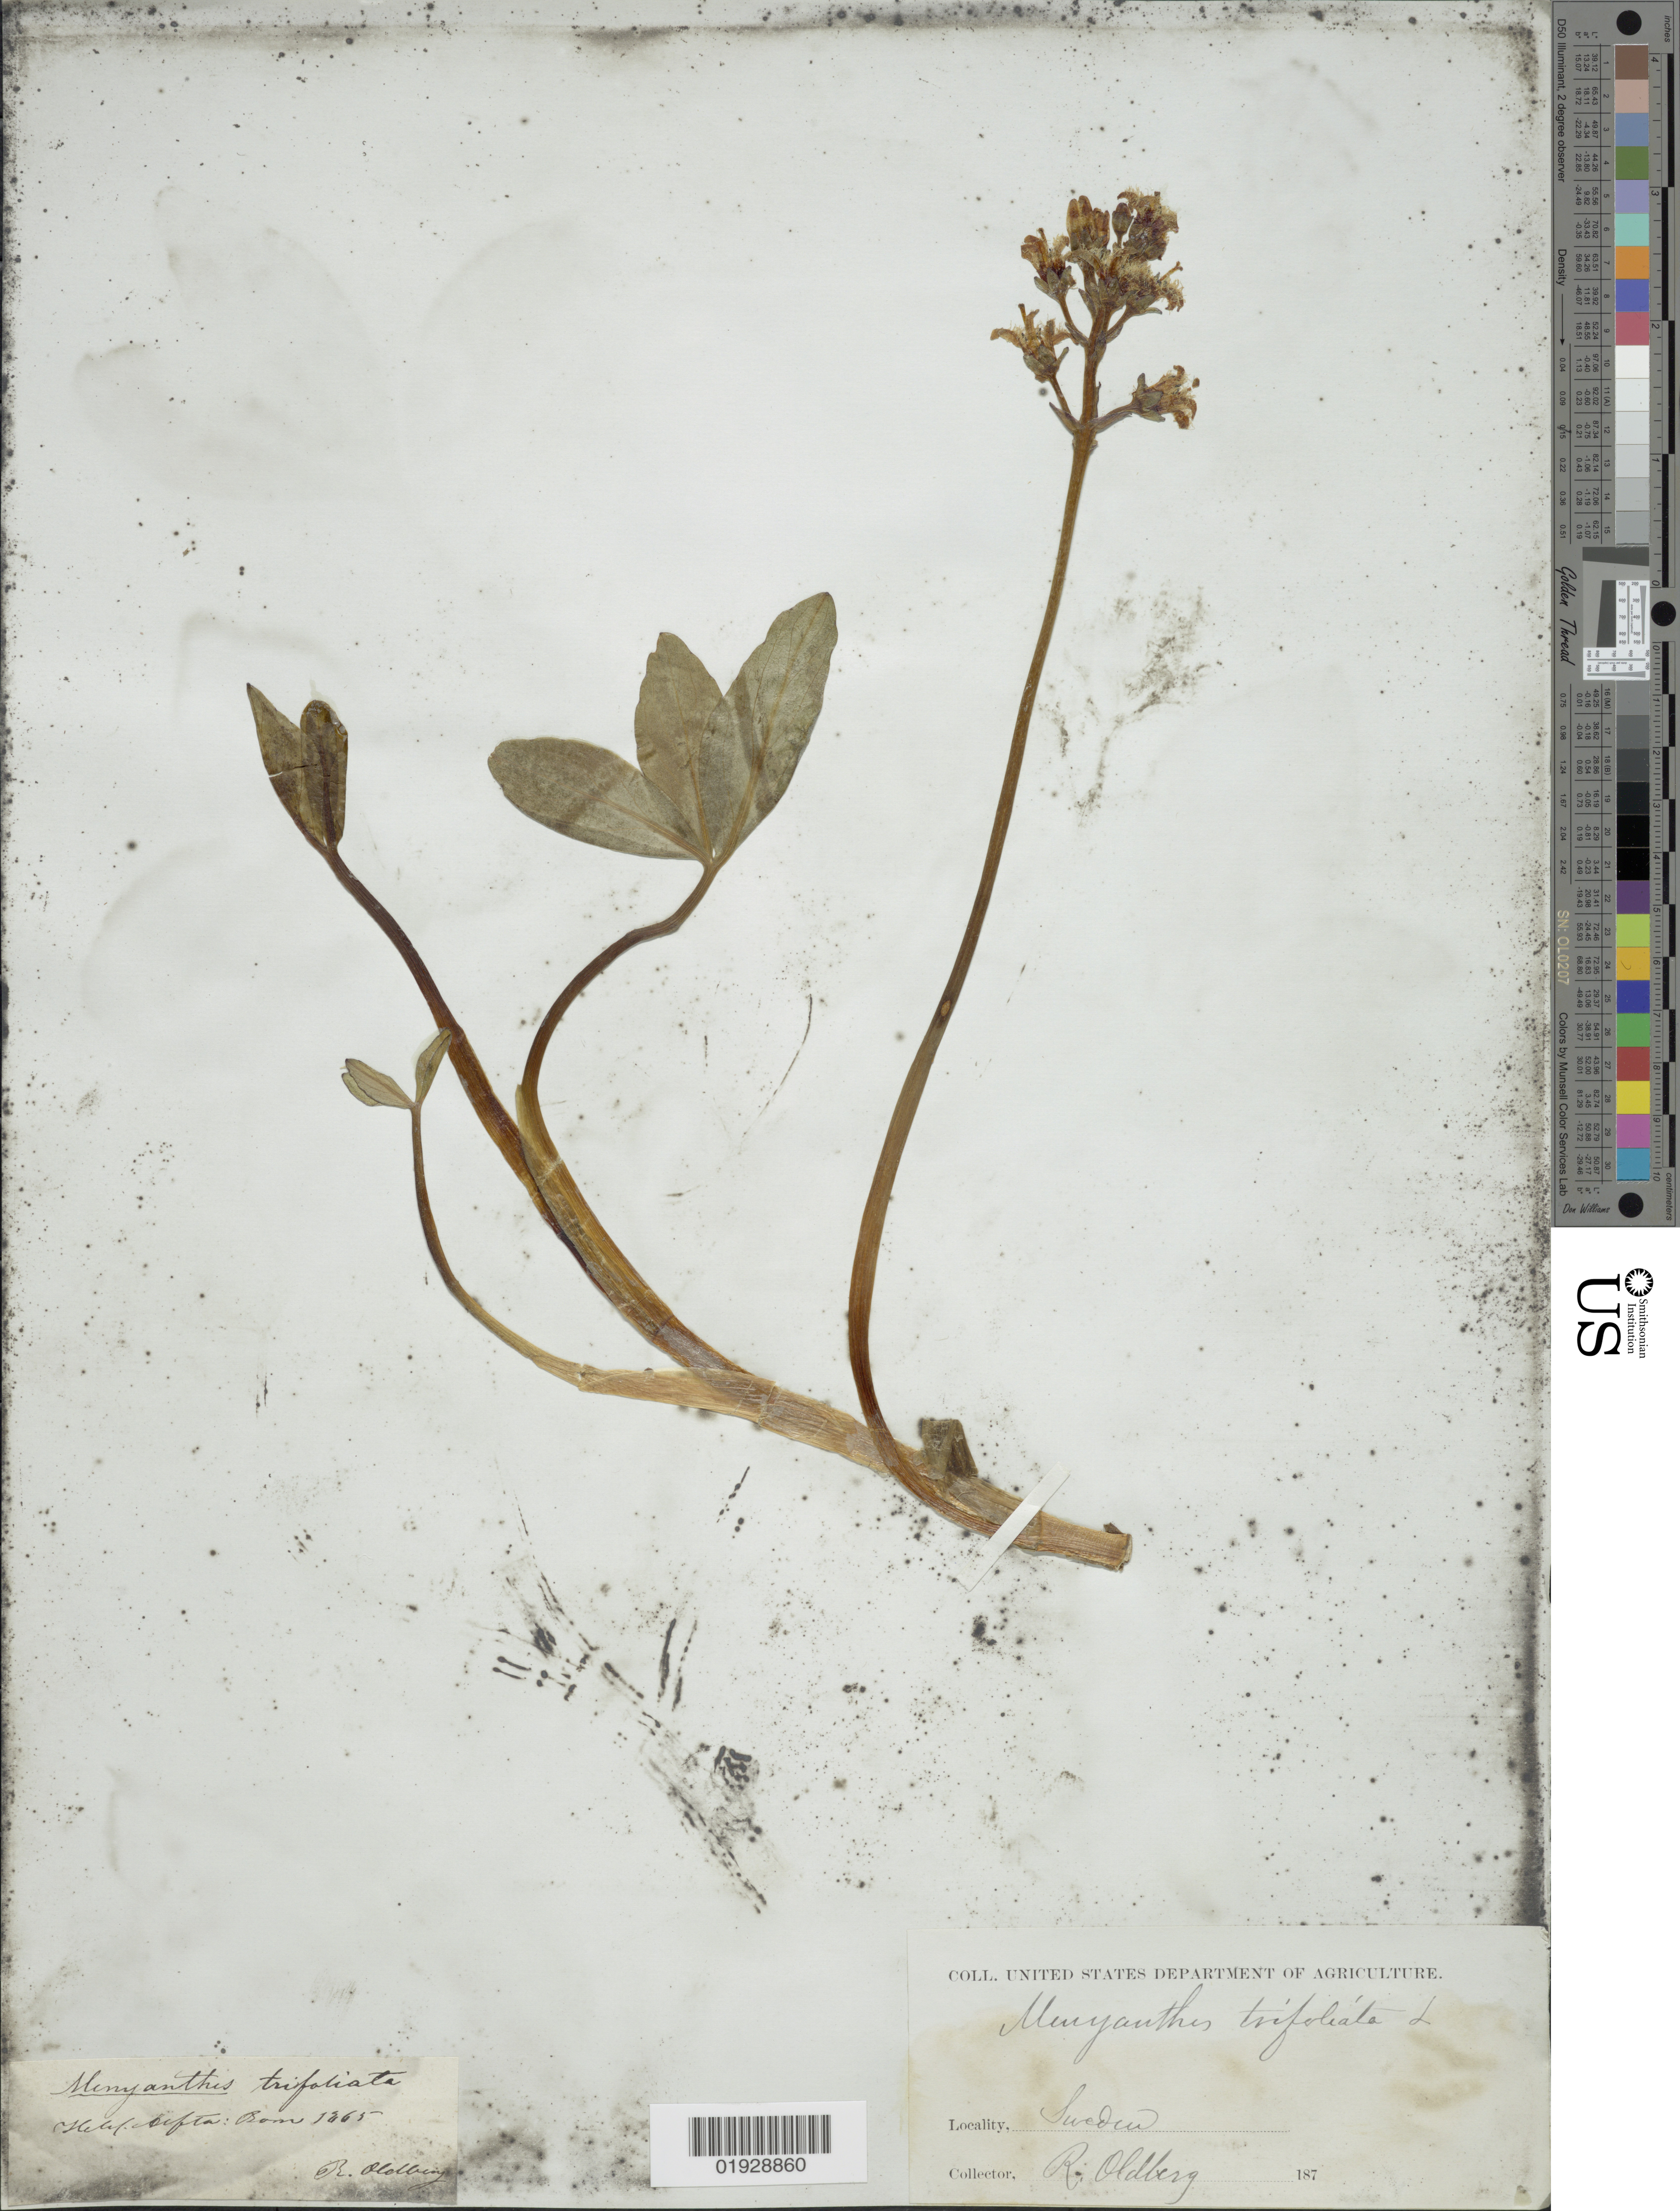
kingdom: Plantae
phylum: Tracheophyta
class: Magnoliopsida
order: Asterales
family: Menyanthaceae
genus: Menyanthes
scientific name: Menyanthes trifoliata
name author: L.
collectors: R. Oldberg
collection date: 1865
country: Sweden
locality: Helsl. Alfta: Born.